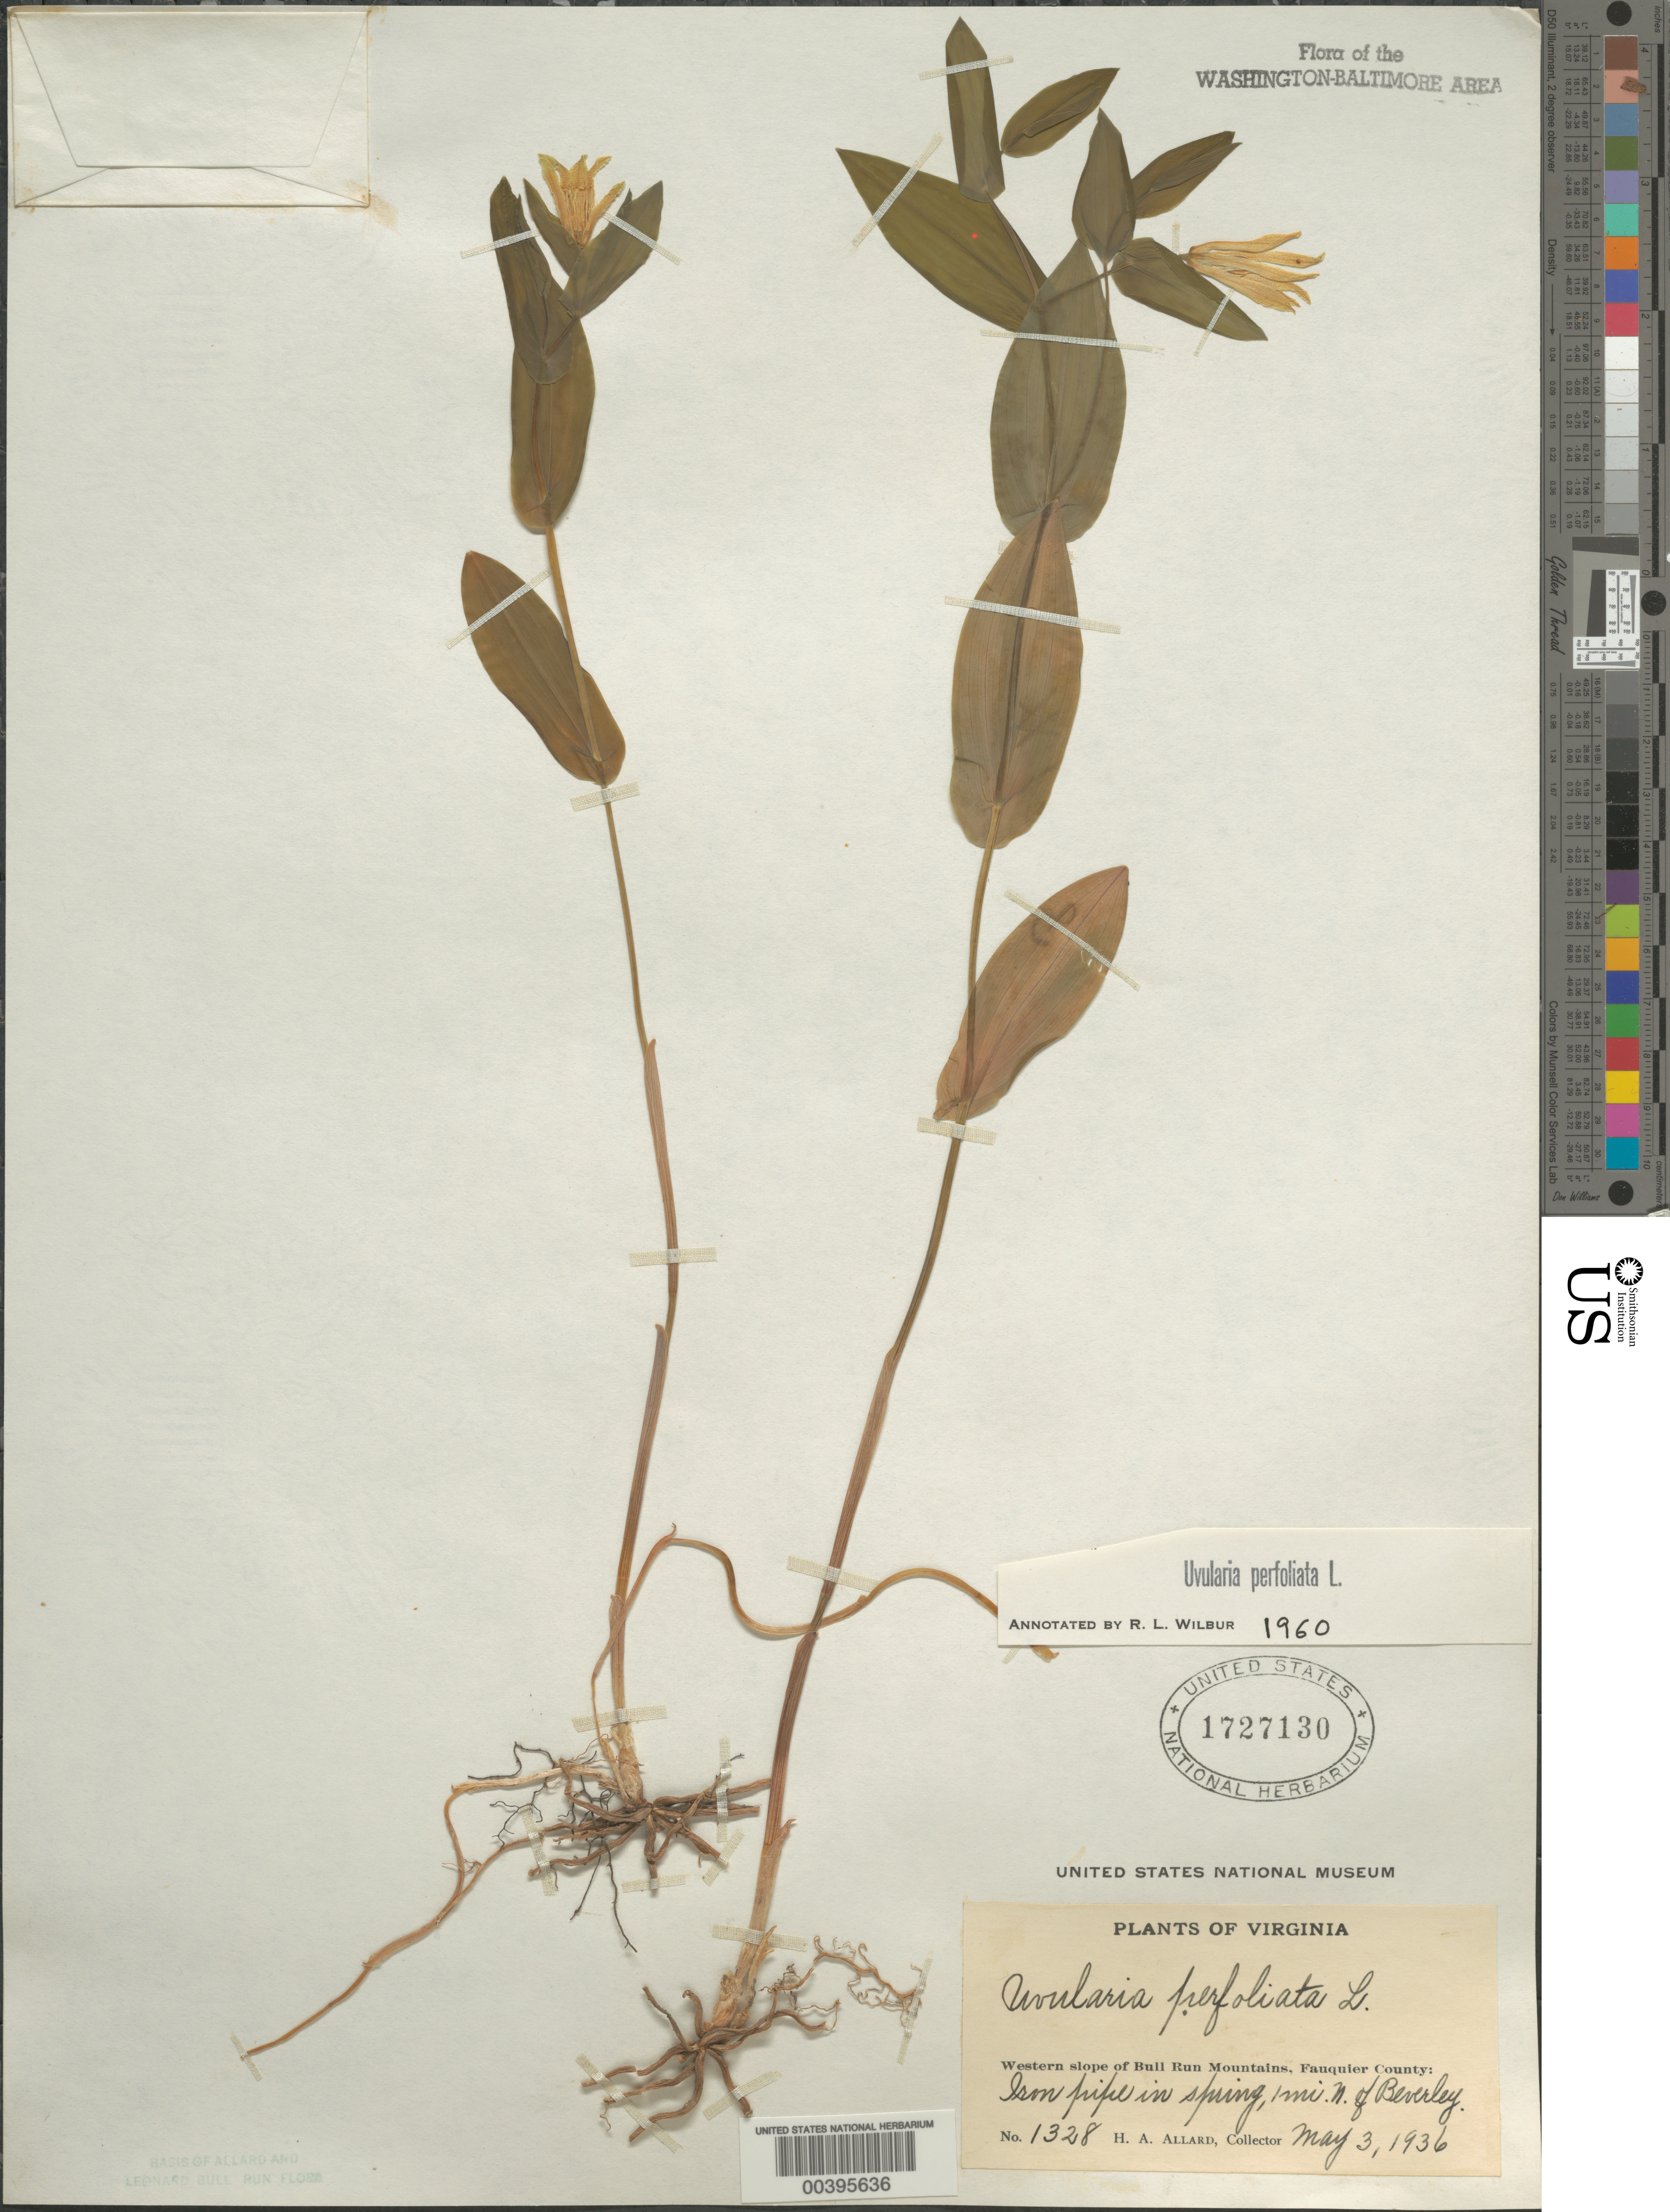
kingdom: Plantae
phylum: Tracheophyta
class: Liliopsida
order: Liliales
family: Colchicaceae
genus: Uvularia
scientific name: Uvularia perfoliata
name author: L.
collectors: H. A. Allard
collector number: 1328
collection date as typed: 03 May 1936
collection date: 1936-05-03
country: United States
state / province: Virginia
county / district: Fauquier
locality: North of Beverley, western slope of Bull Run Mountains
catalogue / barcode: US 1727130